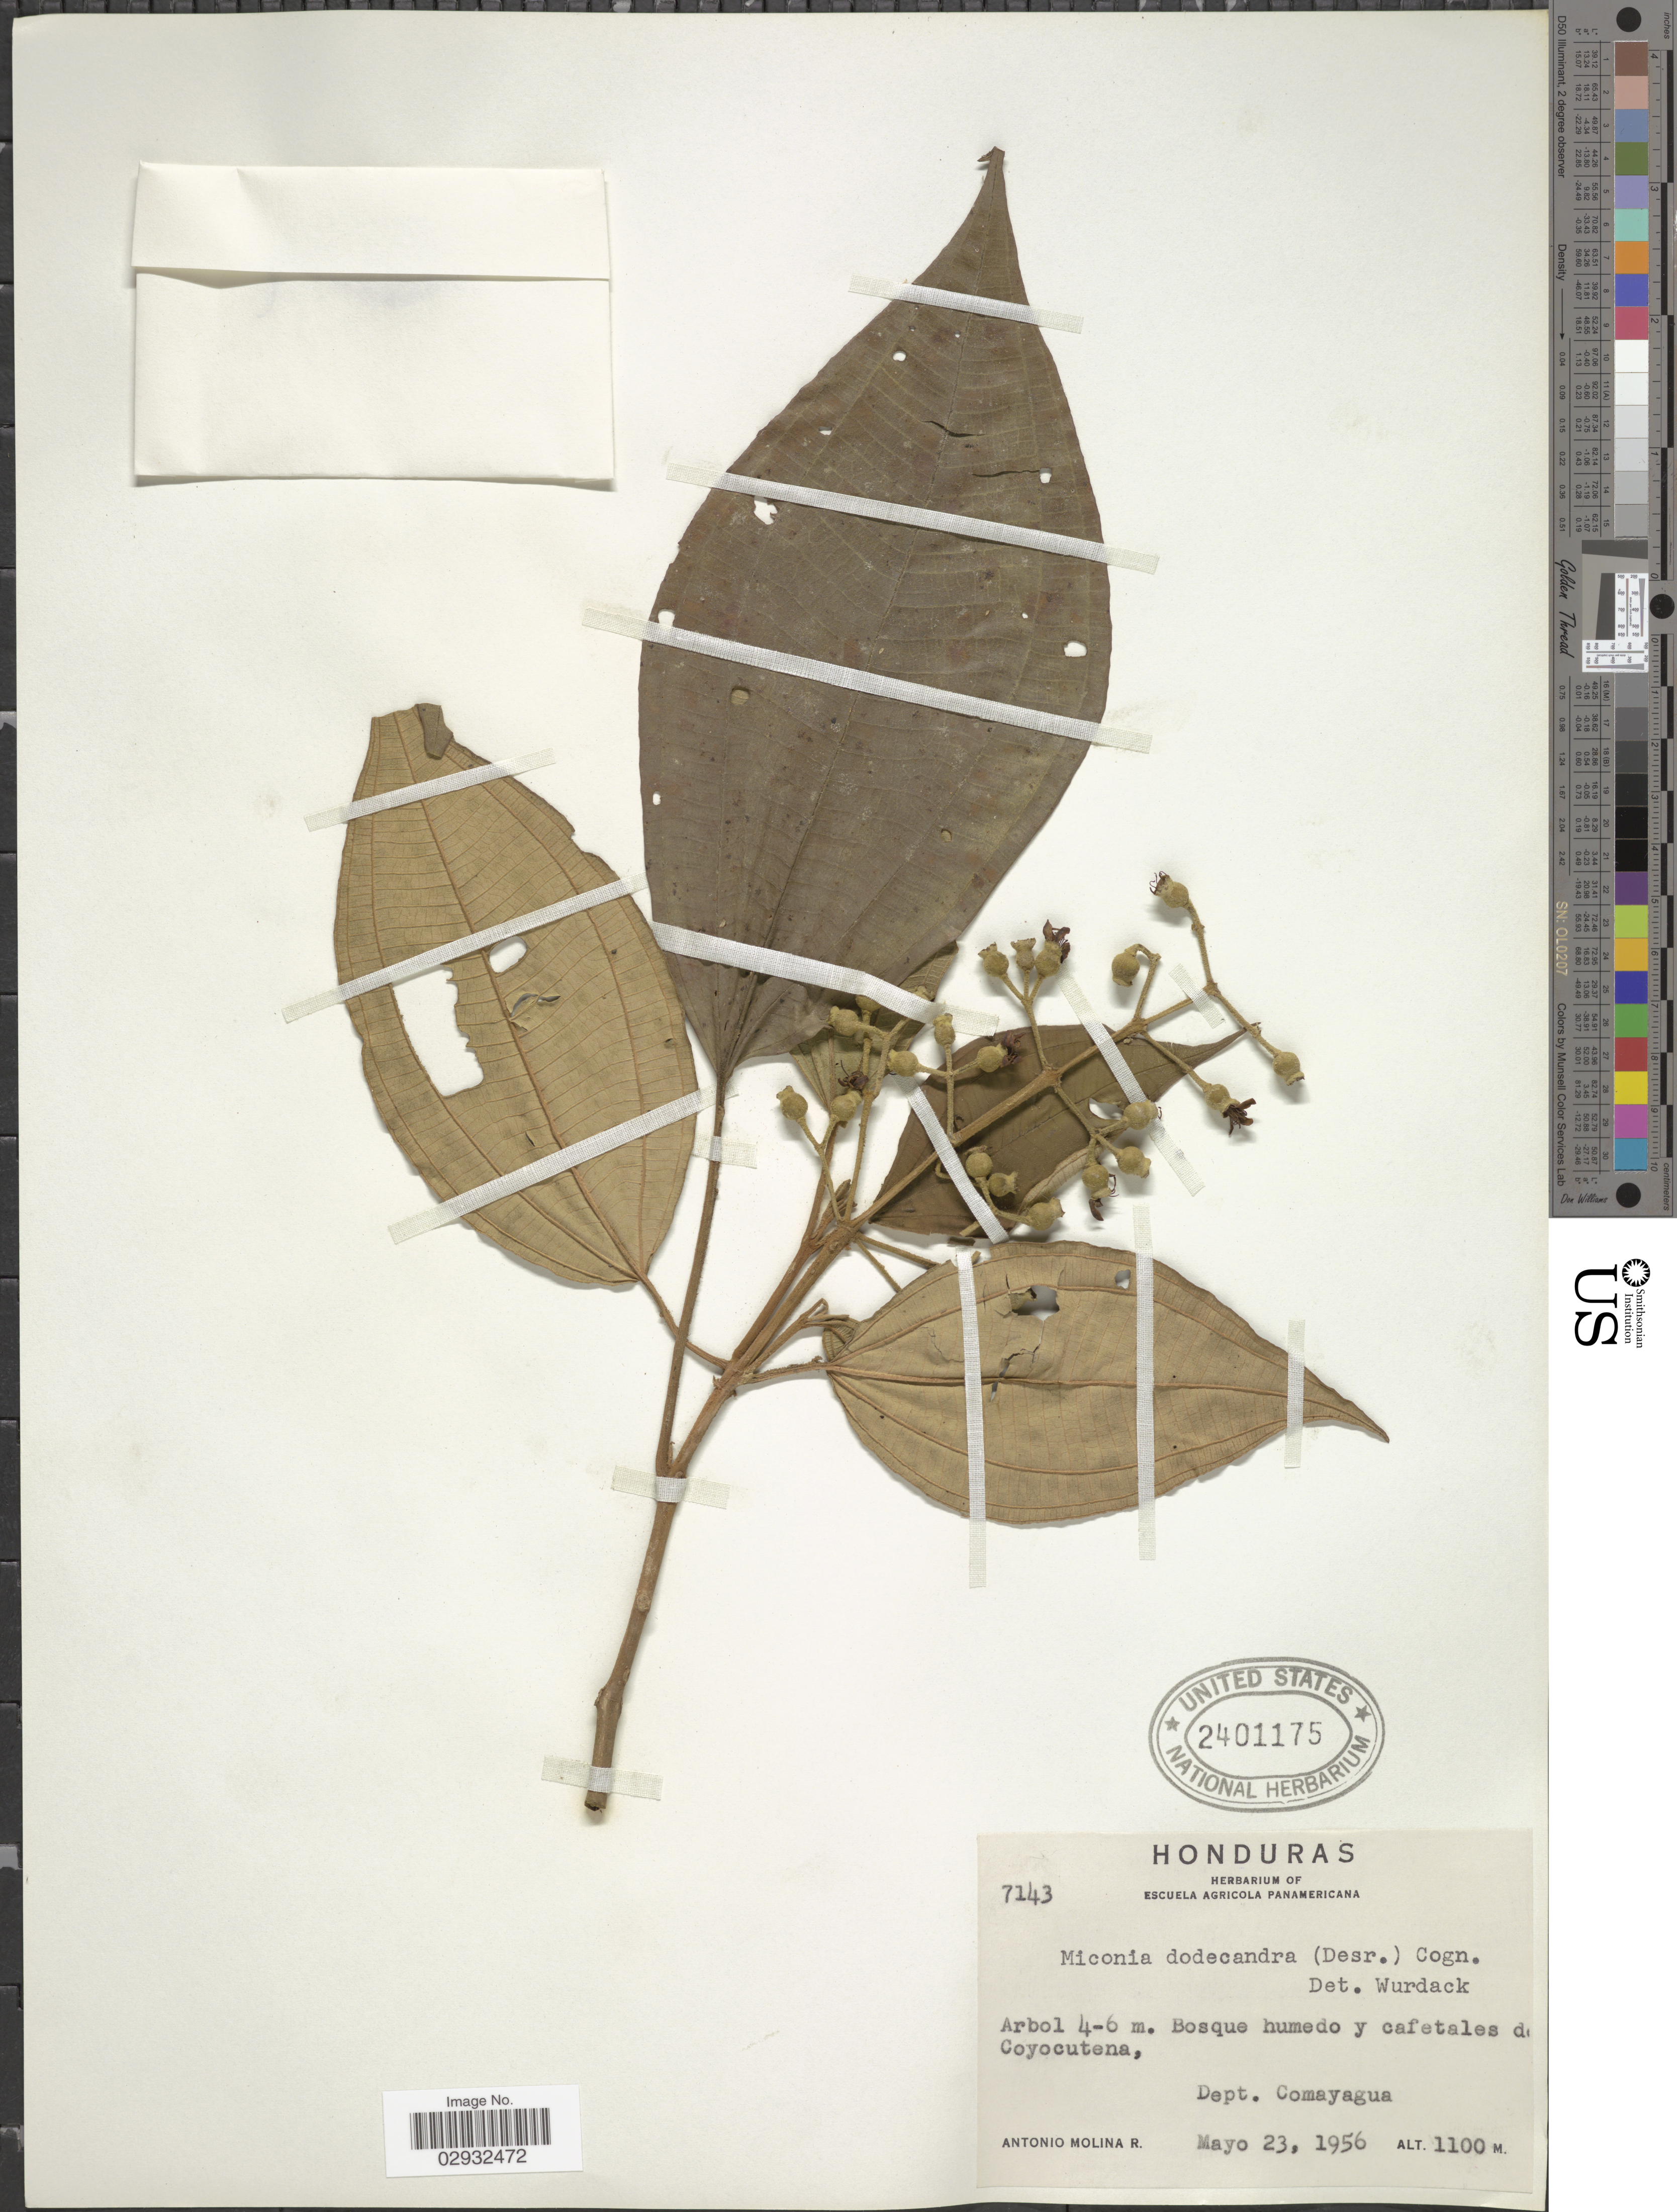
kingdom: Plantae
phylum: Tracheophyta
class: Magnoliopsida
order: Myrtales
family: Melastomataceae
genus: Miconia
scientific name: Miconia dodecandra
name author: Cogn.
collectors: A. Molina R.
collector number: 7143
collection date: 1956-05-23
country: Honduras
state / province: Comayagua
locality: Bosque humedo y cafetales de Coyocutena, Dept. Comayagua.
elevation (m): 1100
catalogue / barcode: US 2401175